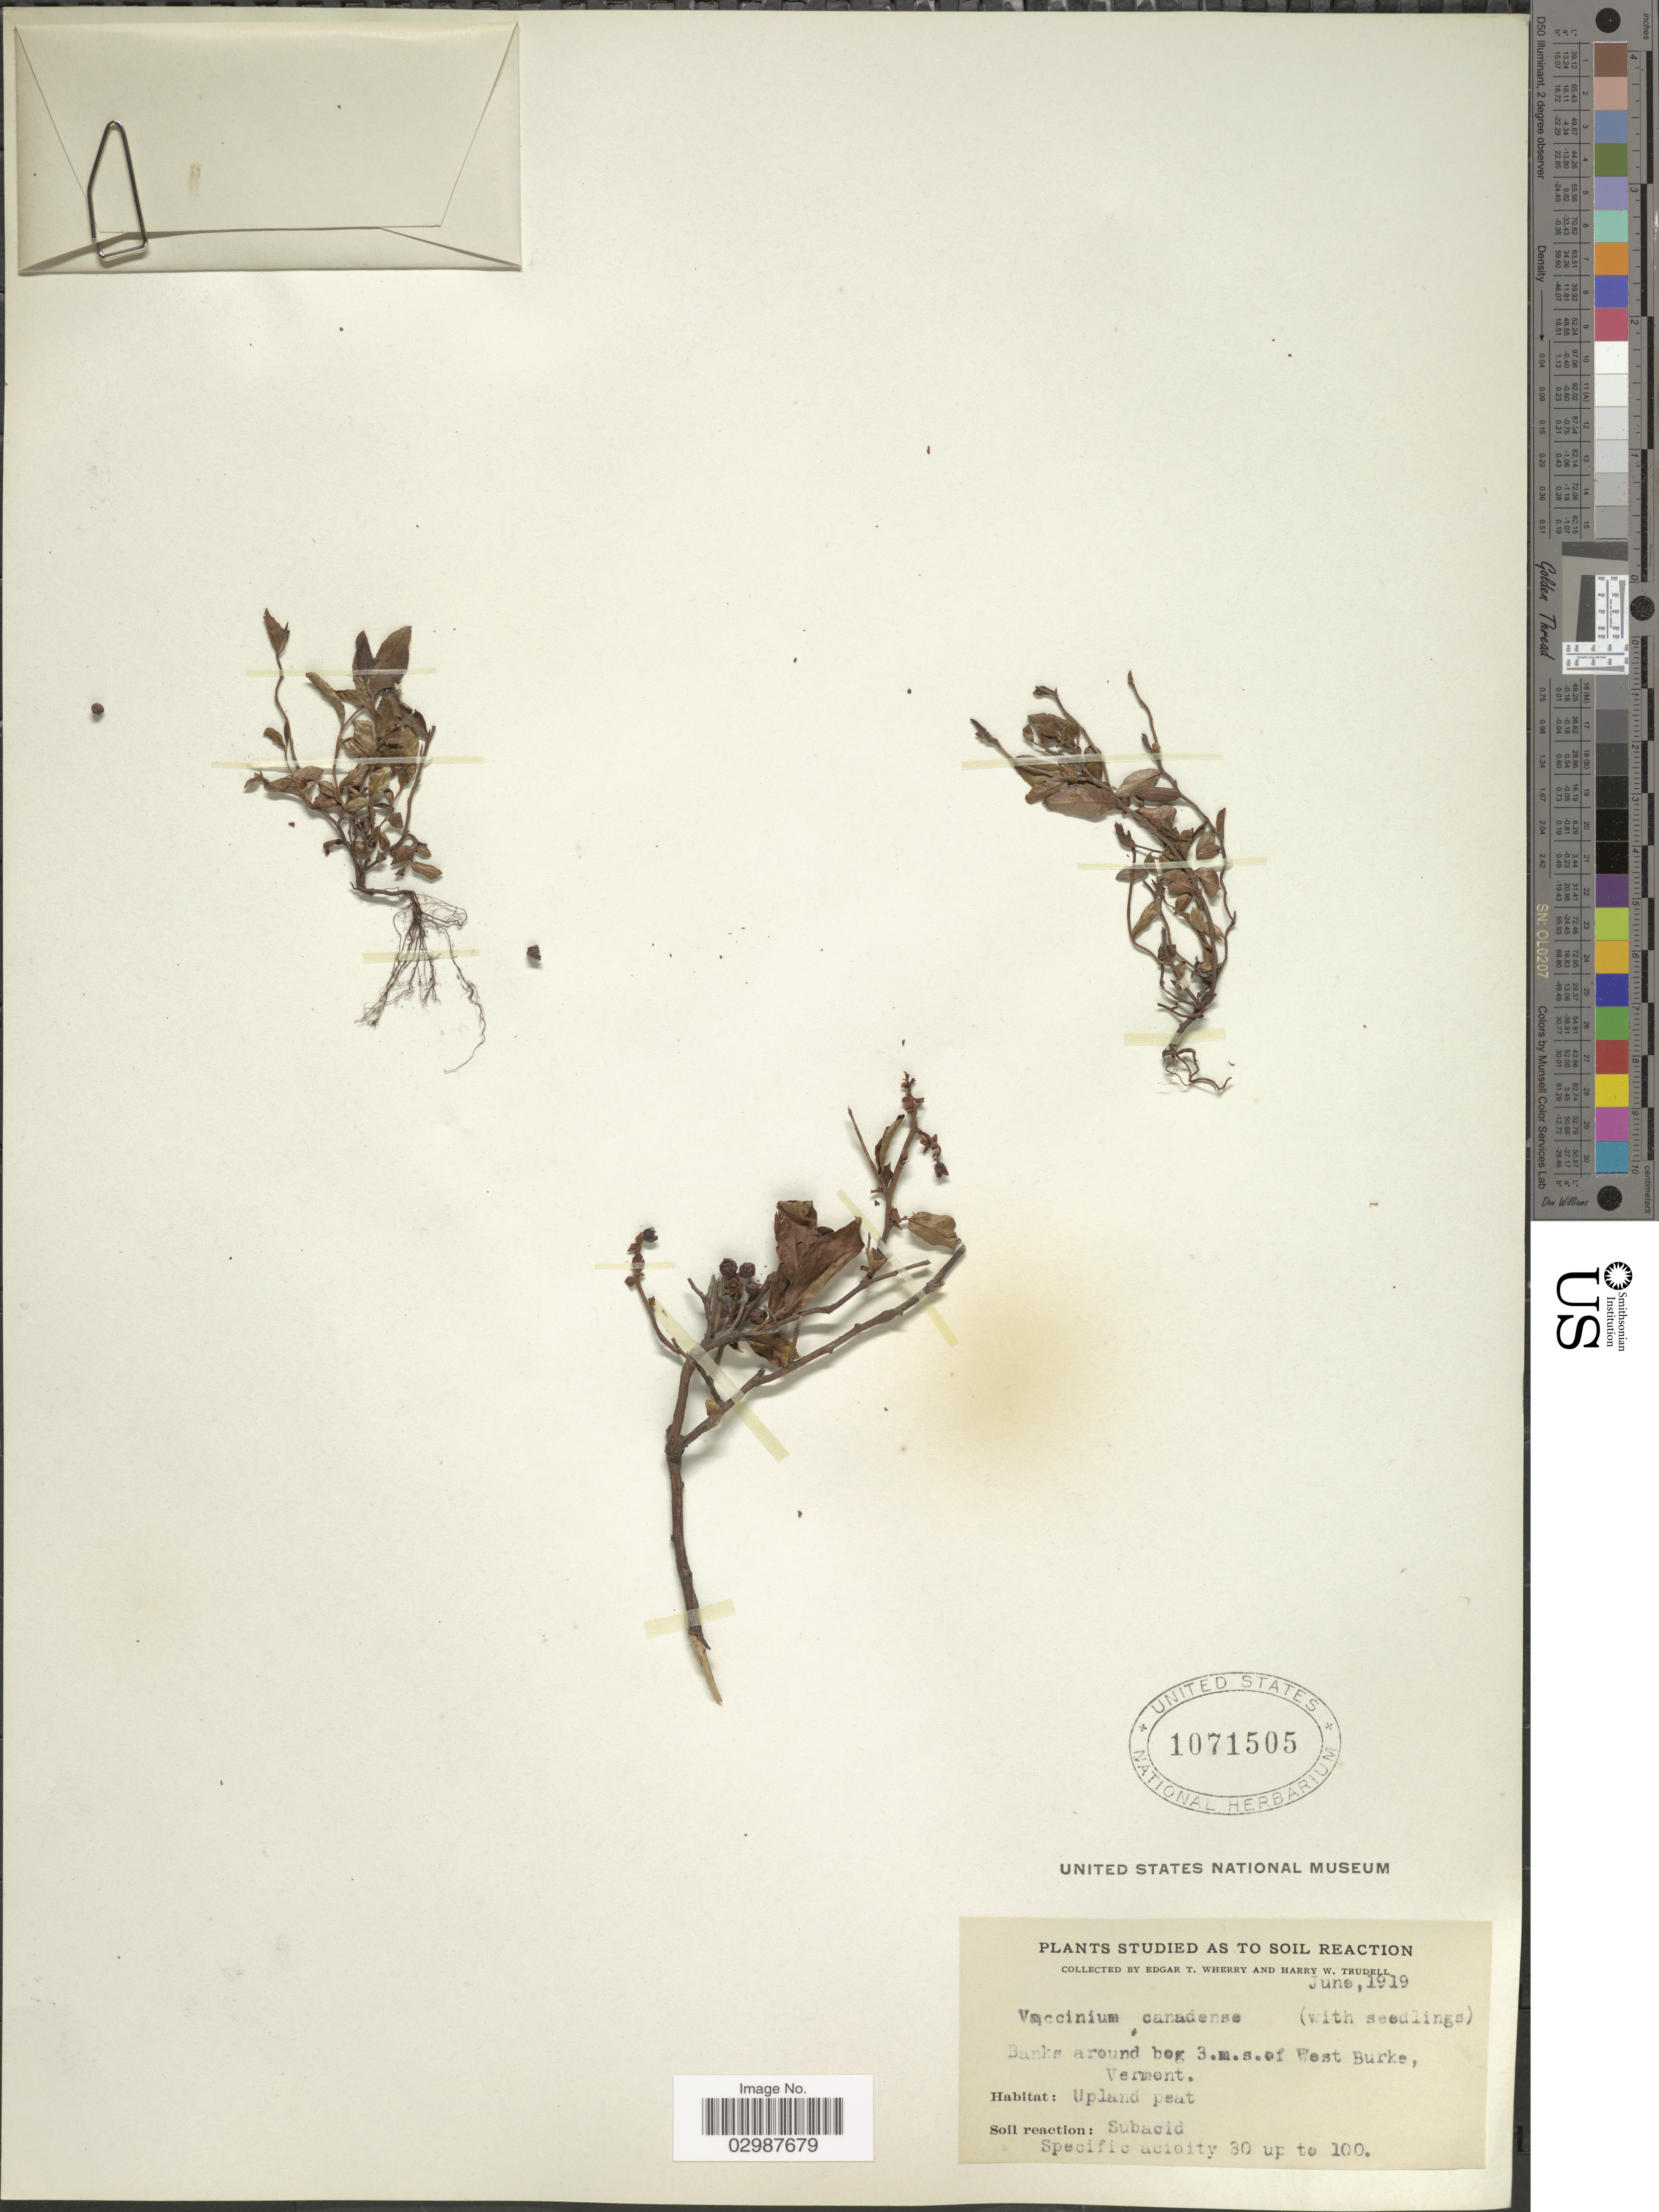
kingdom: Plantae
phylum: Tracheophyta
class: Magnoliopsida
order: Ericales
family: Ericaceae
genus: Vaccinium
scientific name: Vaccinium canadense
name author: Kalm ex Richardson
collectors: E. T. Wherry & H. Trudell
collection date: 1919-06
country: United States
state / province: Vermont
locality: Banks around 3.m.s. of West Burke.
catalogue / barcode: US 1071505